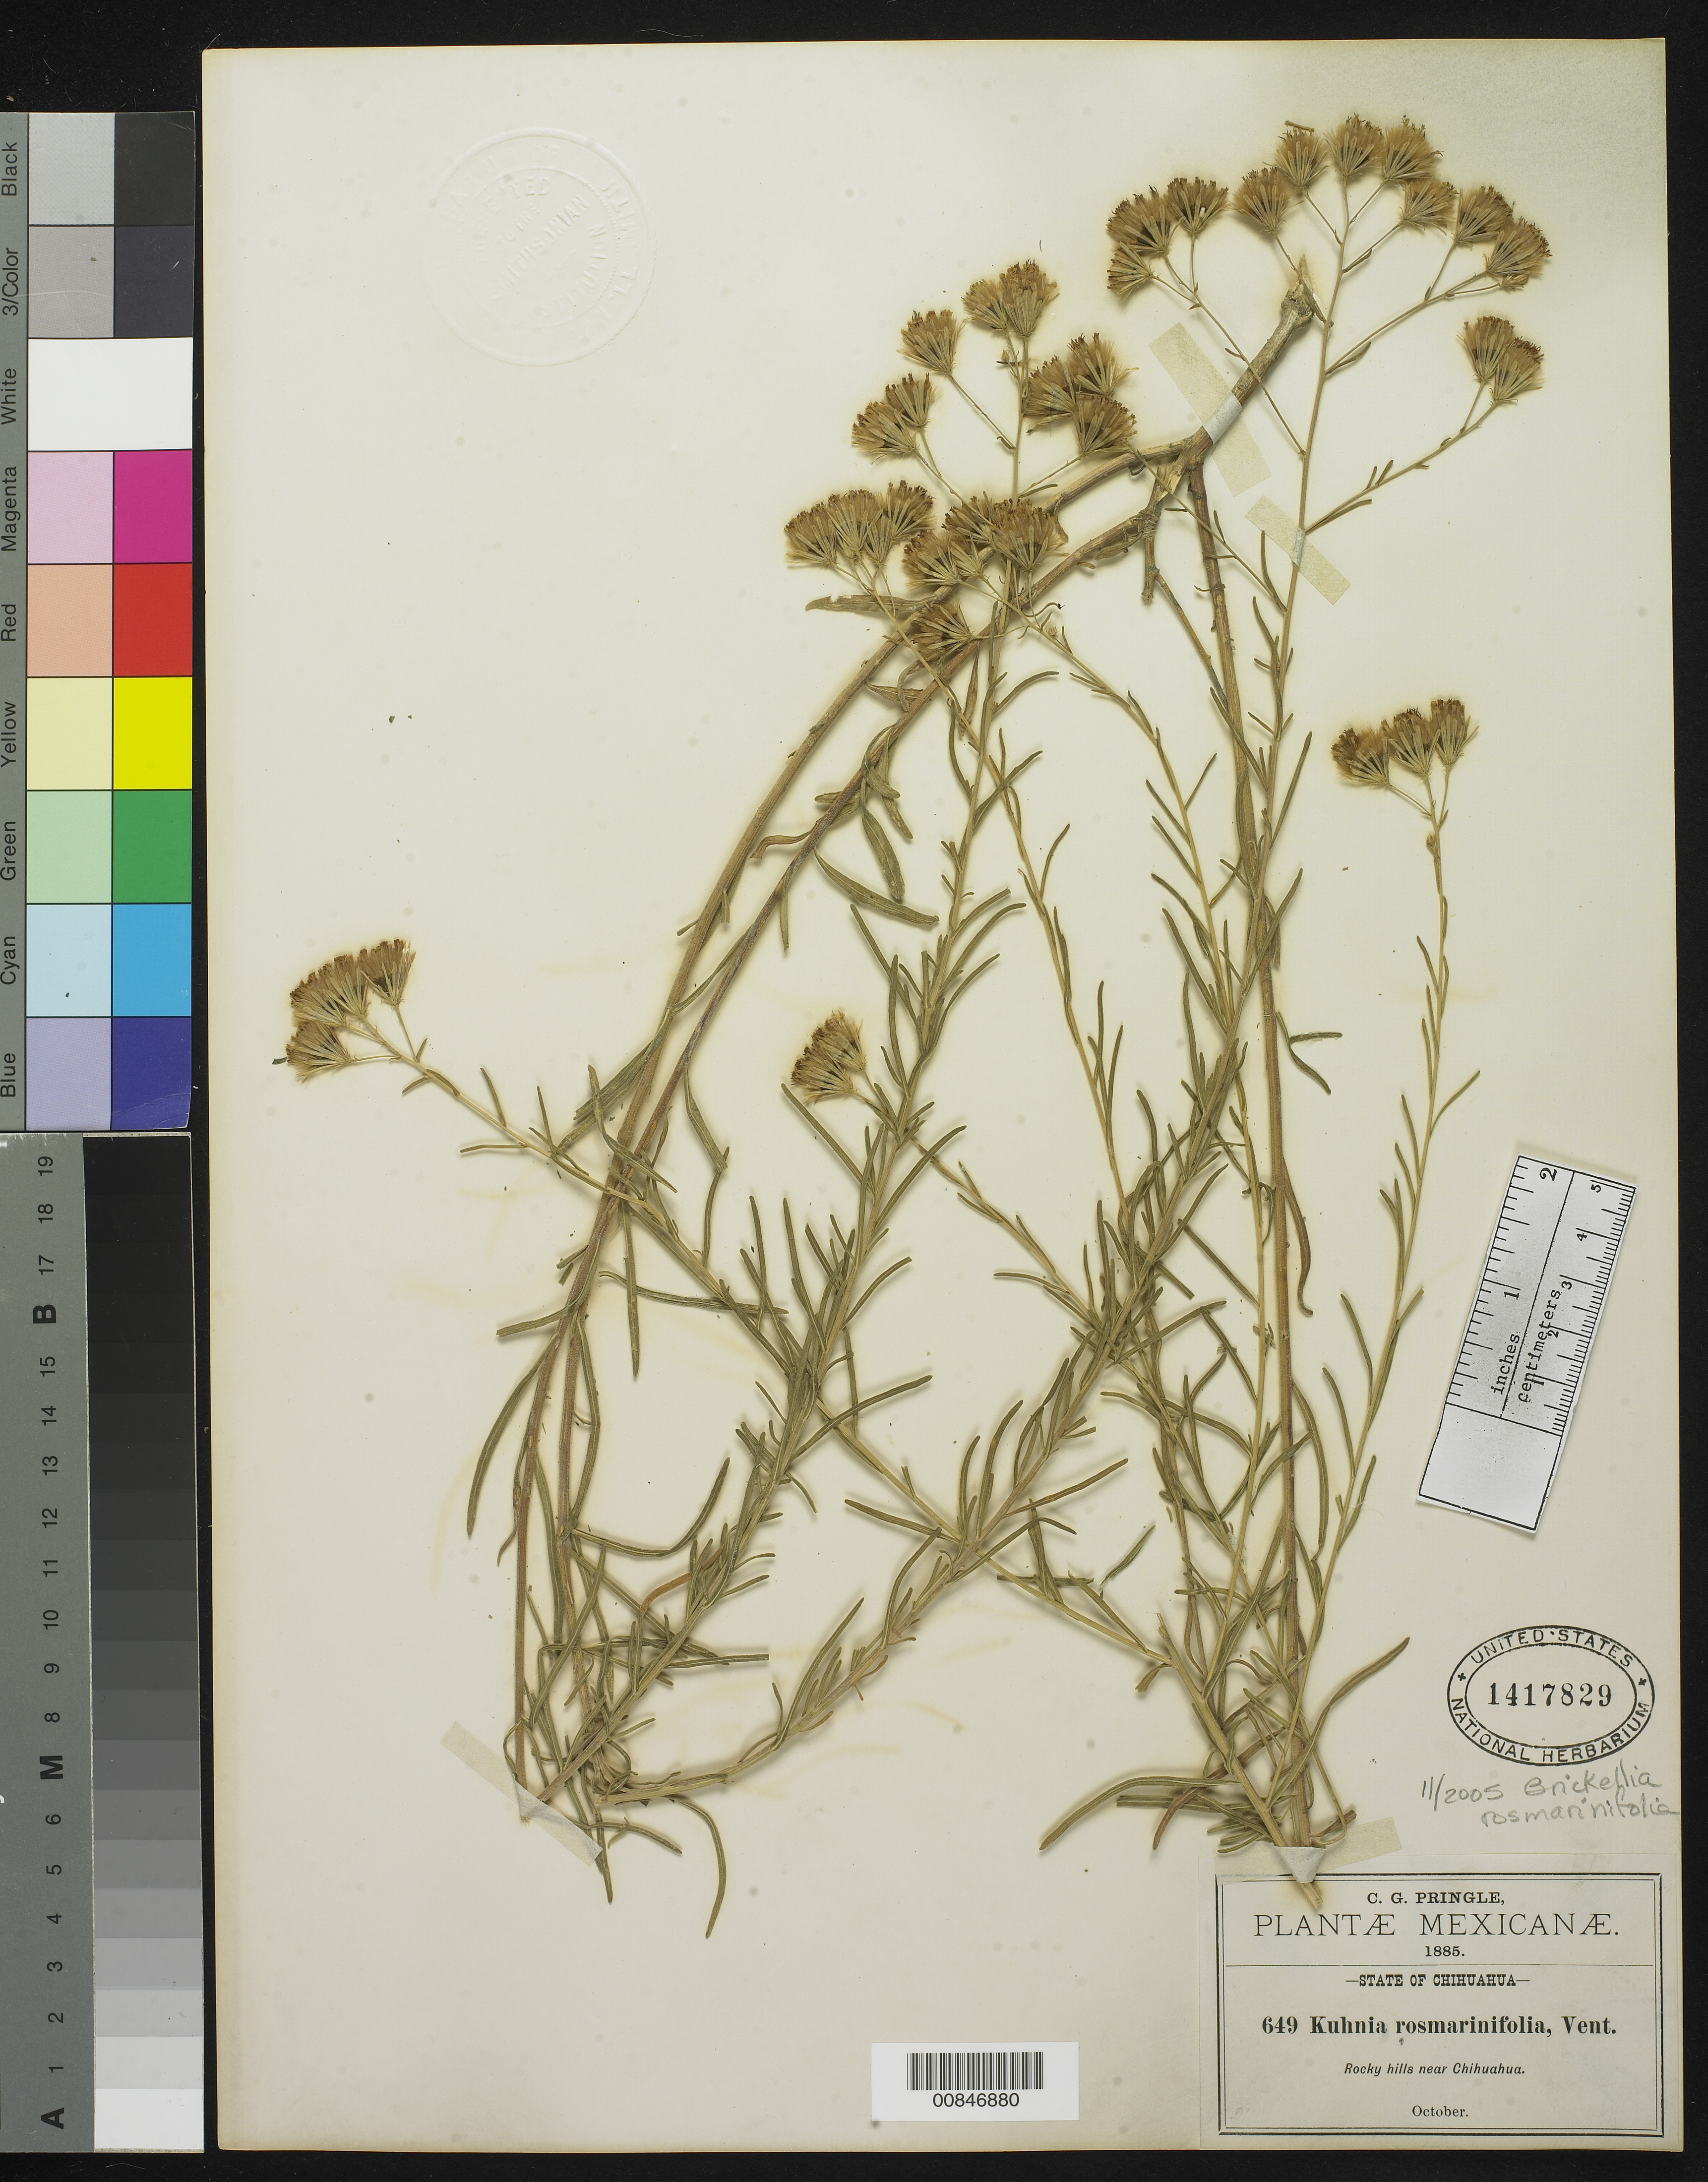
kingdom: Plantae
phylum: Tracheophyta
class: Magnoliopsida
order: Asterales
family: Asteraceae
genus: Brickellia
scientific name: Brickellia rosmarinifolia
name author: (Vent.) W.A. Weber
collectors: C. G. Pringle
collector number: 649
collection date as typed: Oct 1885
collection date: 1885-10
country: Mexico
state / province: Chihuahua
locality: Rocky hills near Chihuahua.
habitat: Rocky hills.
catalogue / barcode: US 1417829